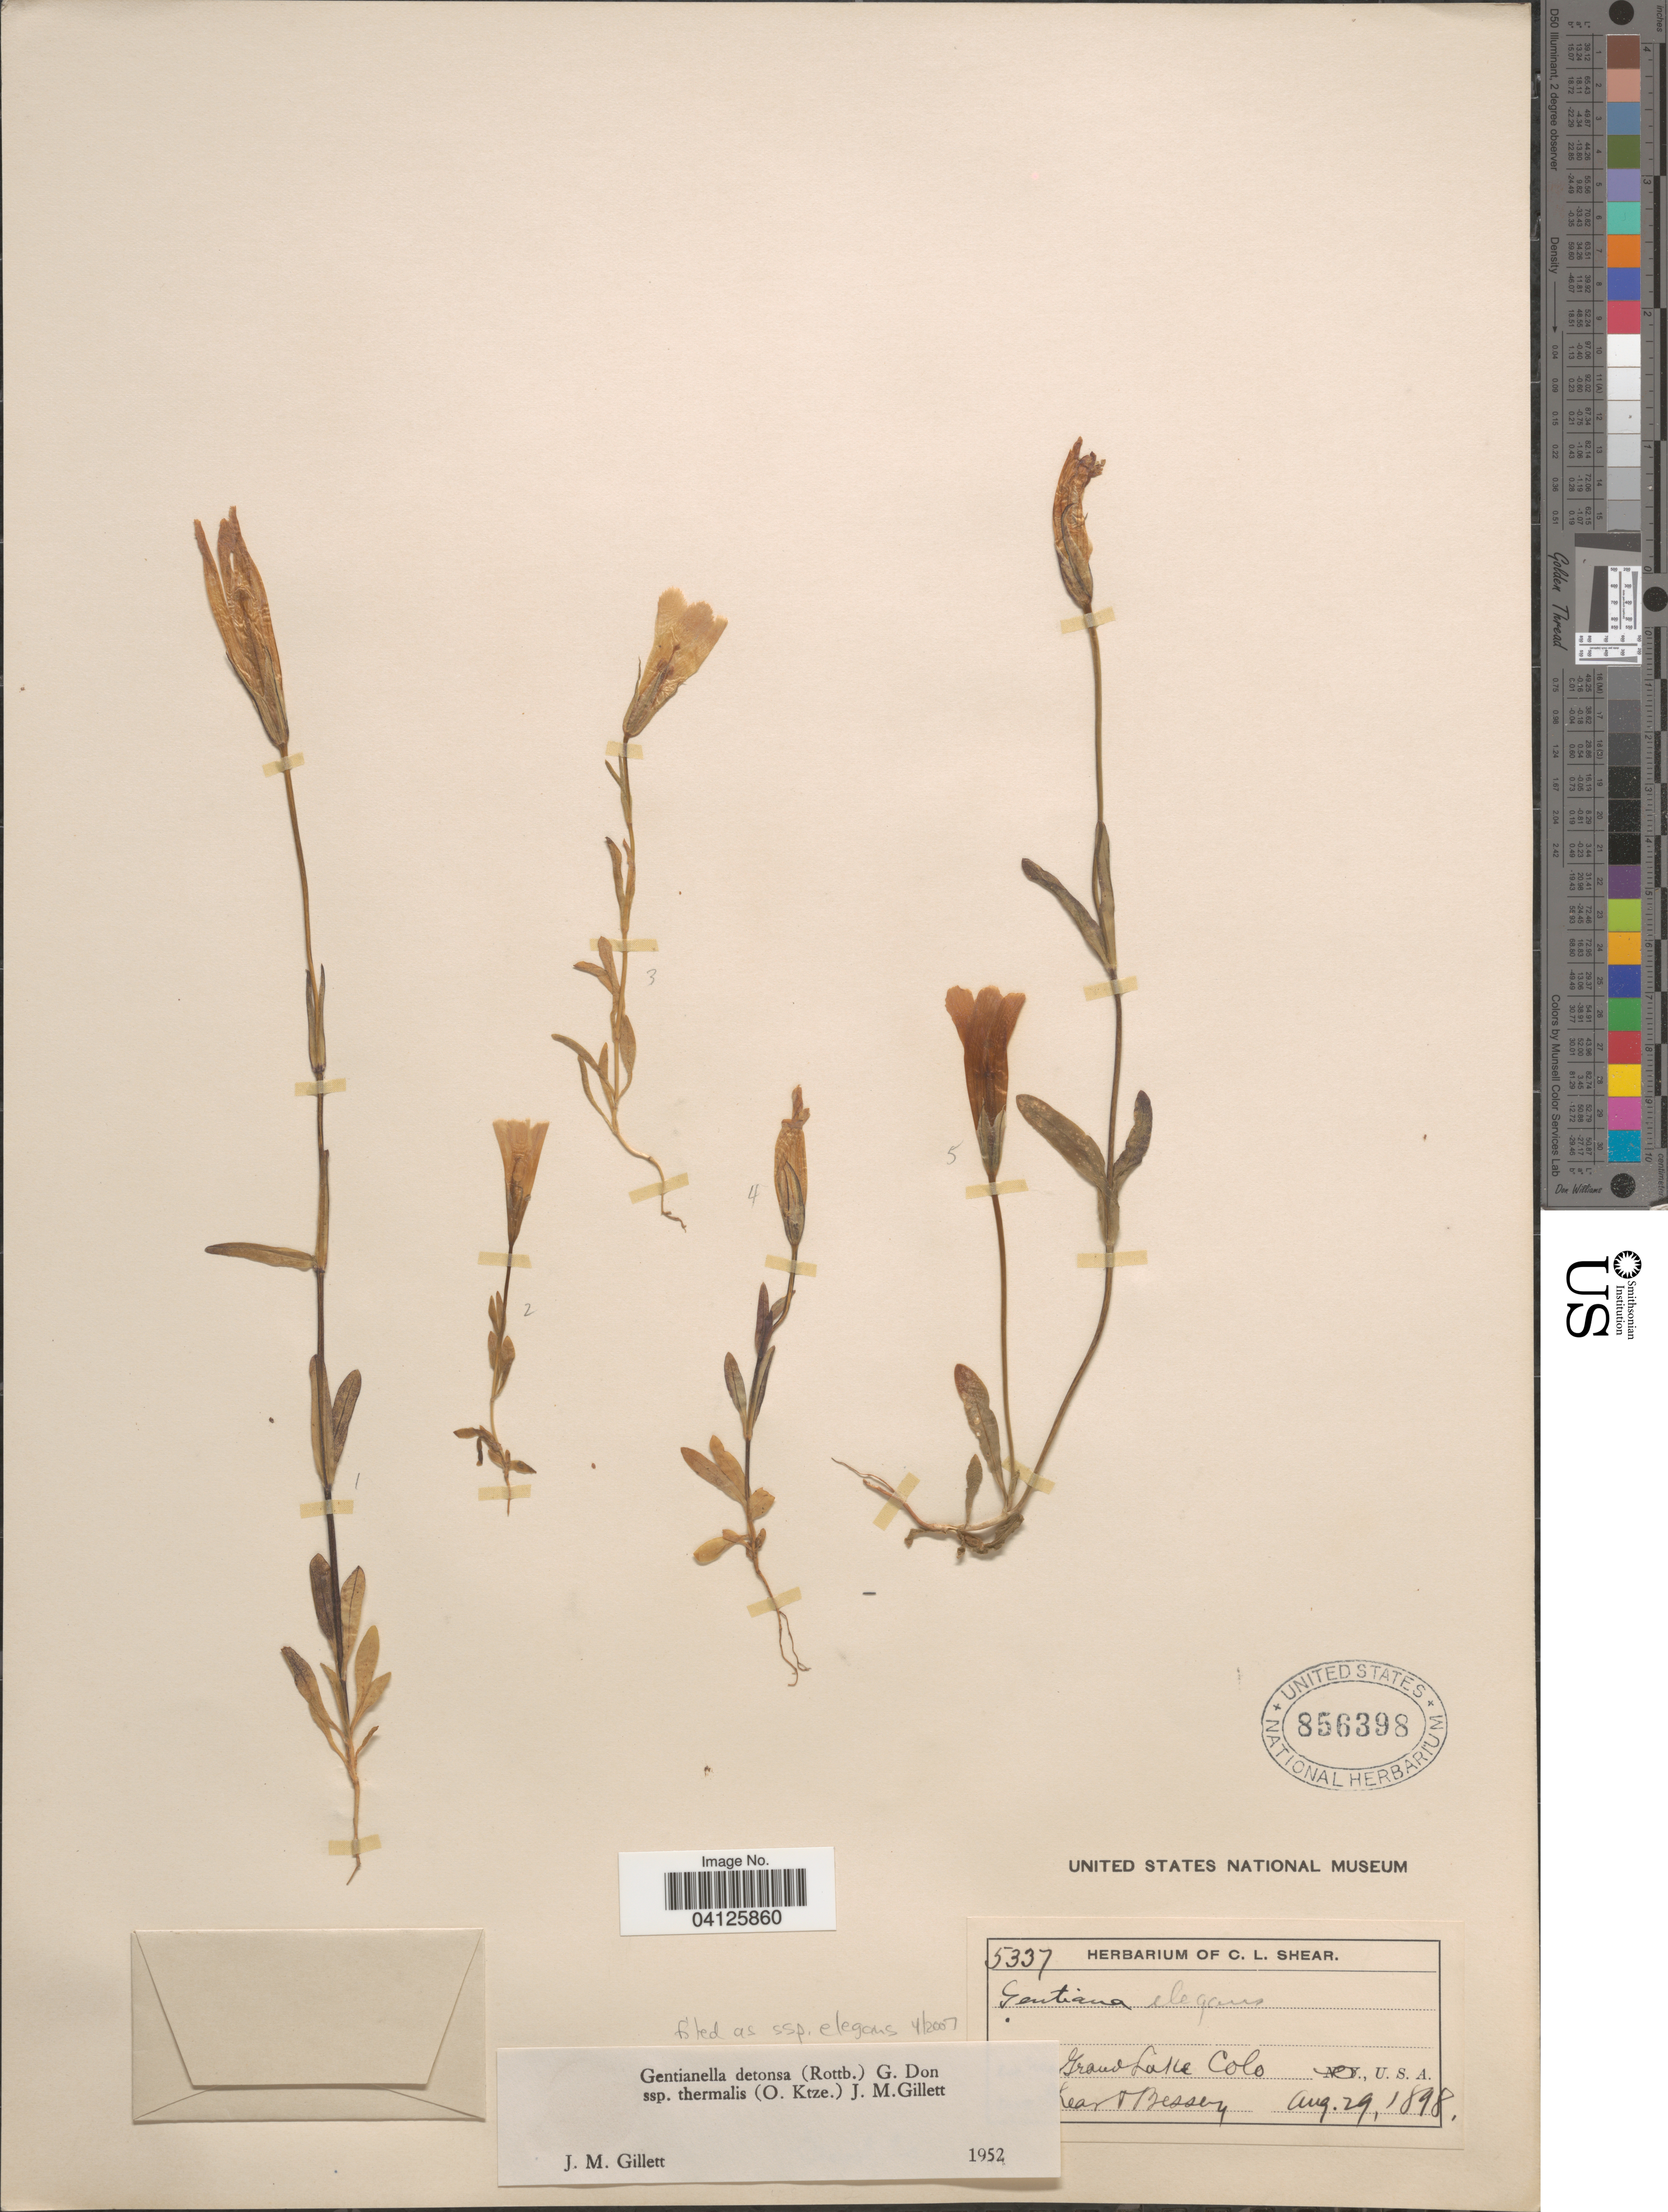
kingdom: Plantae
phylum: Tracheophyta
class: Magnoliopsida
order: Gentianales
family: Gentianaceae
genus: Gentianella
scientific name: Gentianella detonsa subsp. elegans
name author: (A. Gray) J.M. Gillett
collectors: C. L. Shear & -. Bessey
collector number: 5337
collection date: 1898-08-29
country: United States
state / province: Colorado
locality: Grand Lake.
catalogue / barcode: US 856398